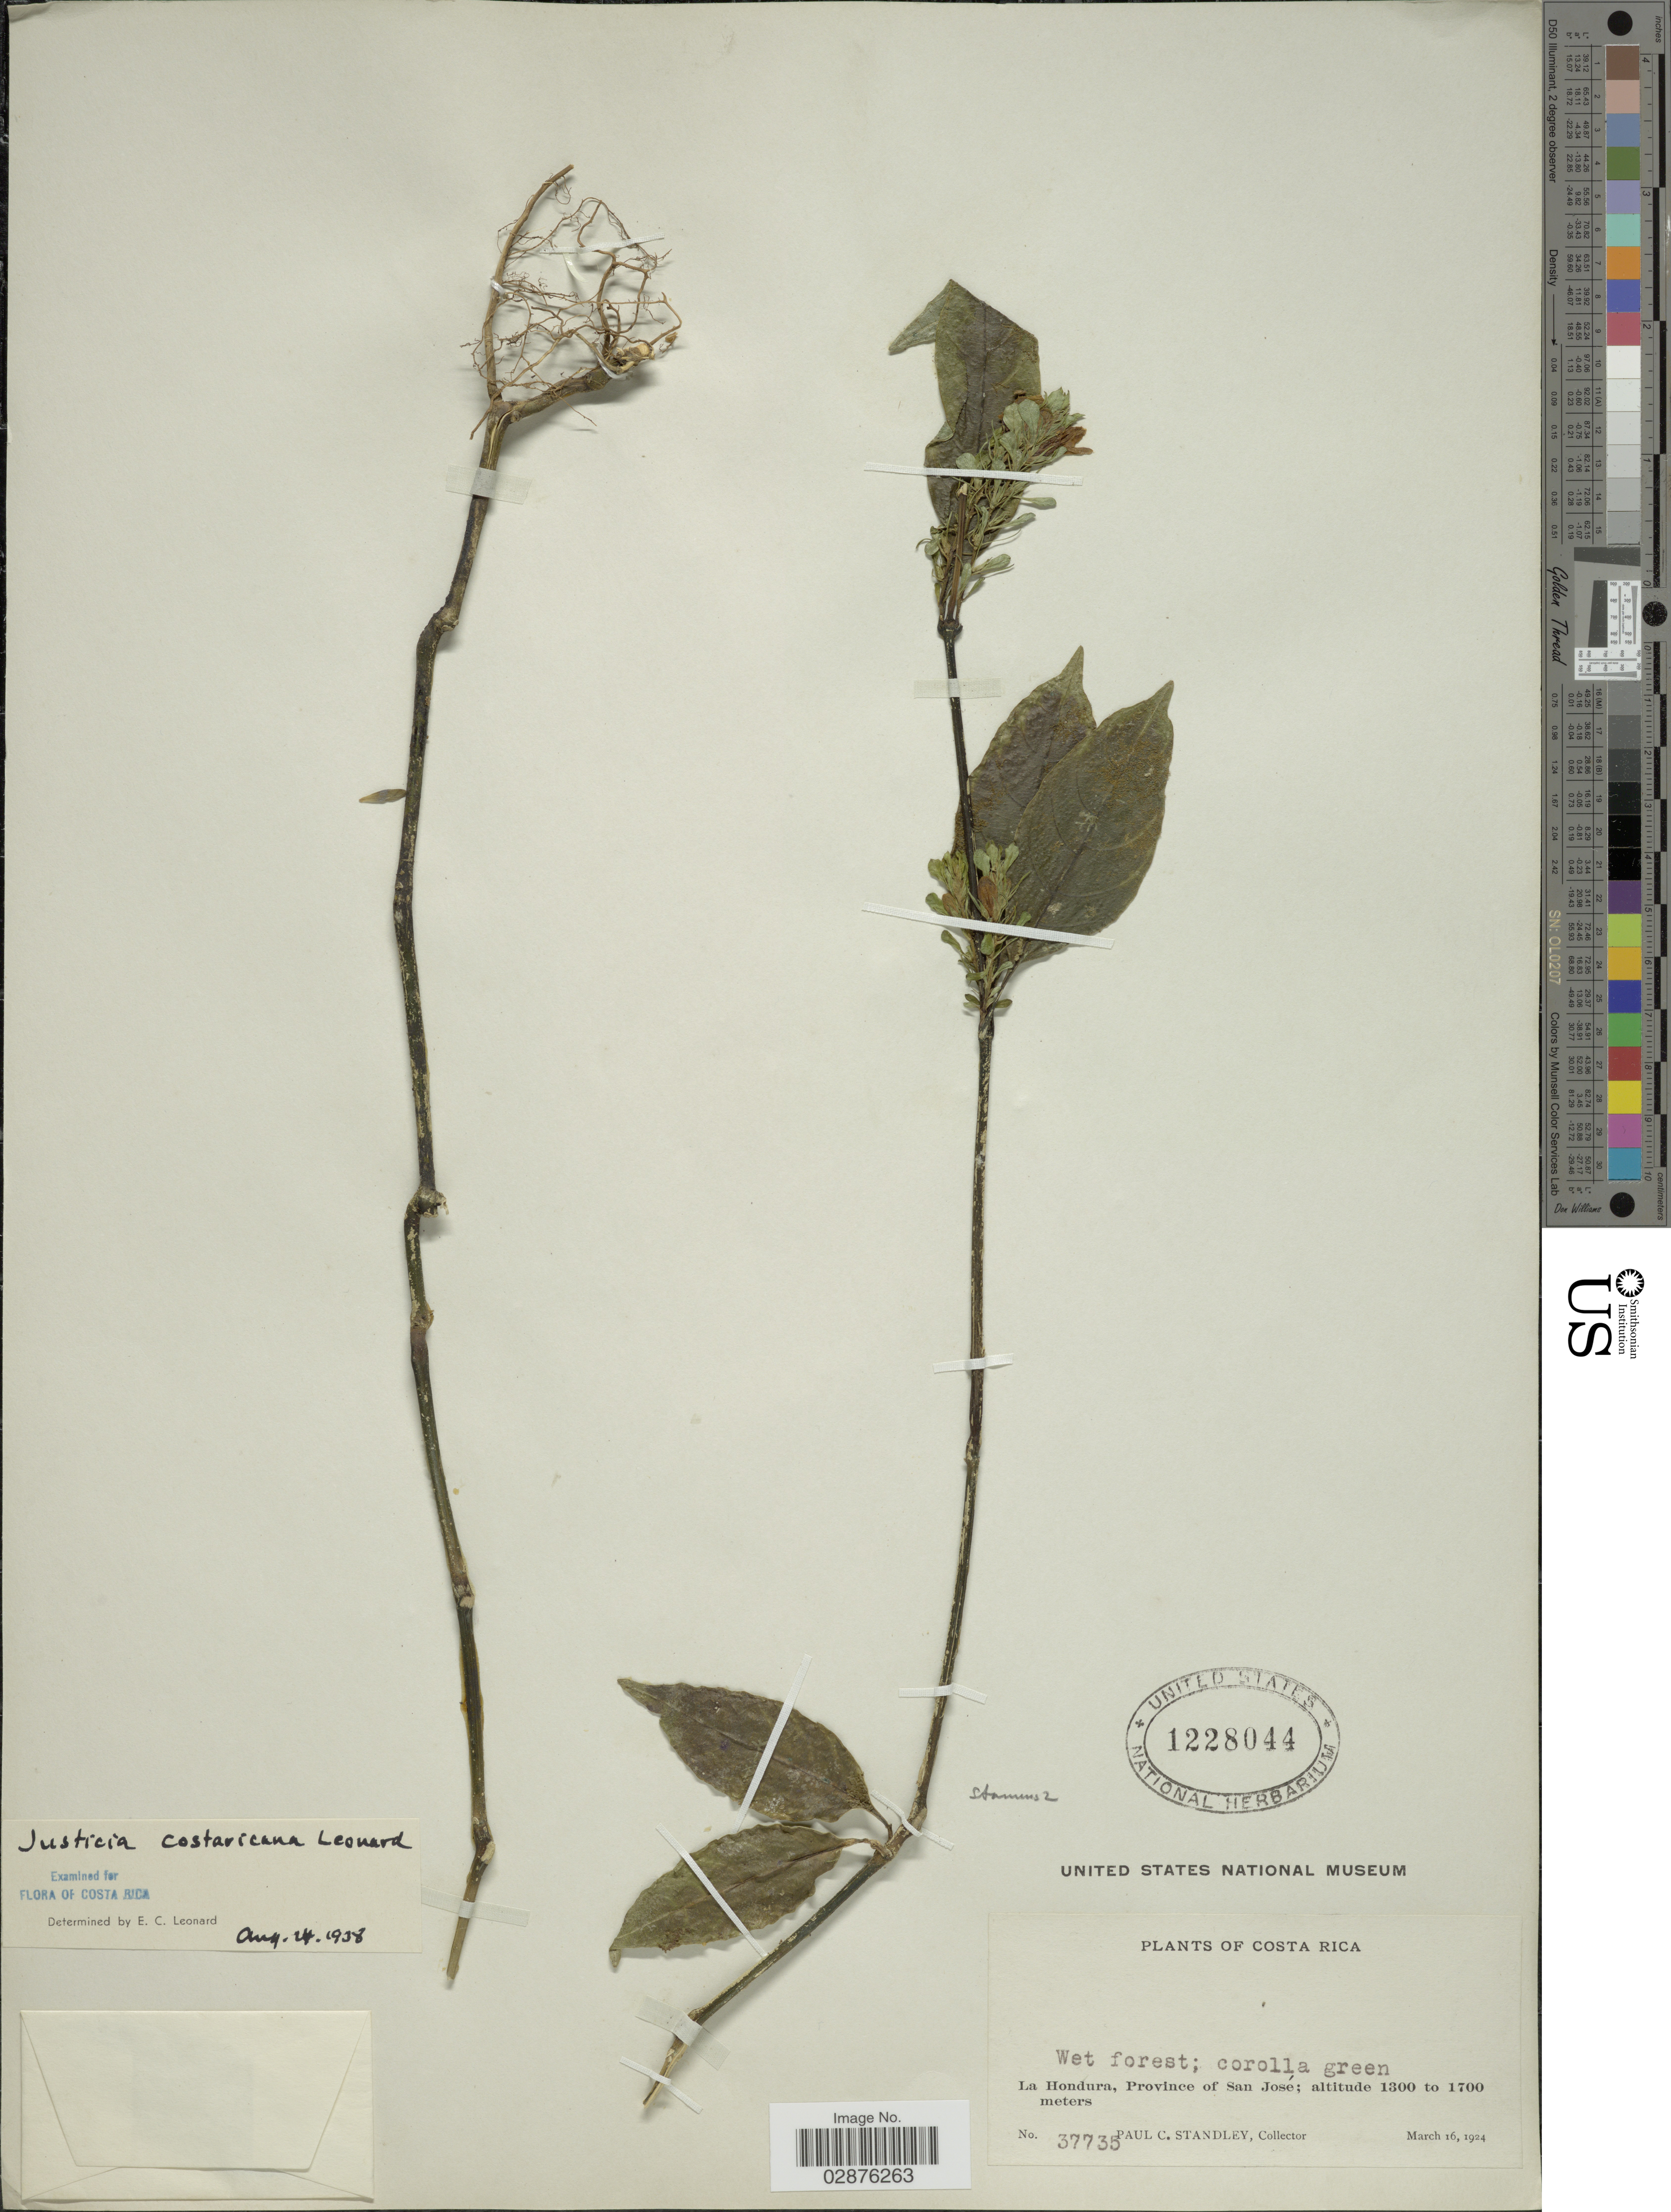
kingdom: Plantae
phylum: Tracheophyta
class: Magnoliopsida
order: Lamiales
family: Acanthaceae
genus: Justicia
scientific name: Justicia costaricana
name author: Leonard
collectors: P. C. Standley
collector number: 37735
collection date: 1924-03-16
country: Costa Rica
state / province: San José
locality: La Hondura.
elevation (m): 1300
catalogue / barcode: US 1228044